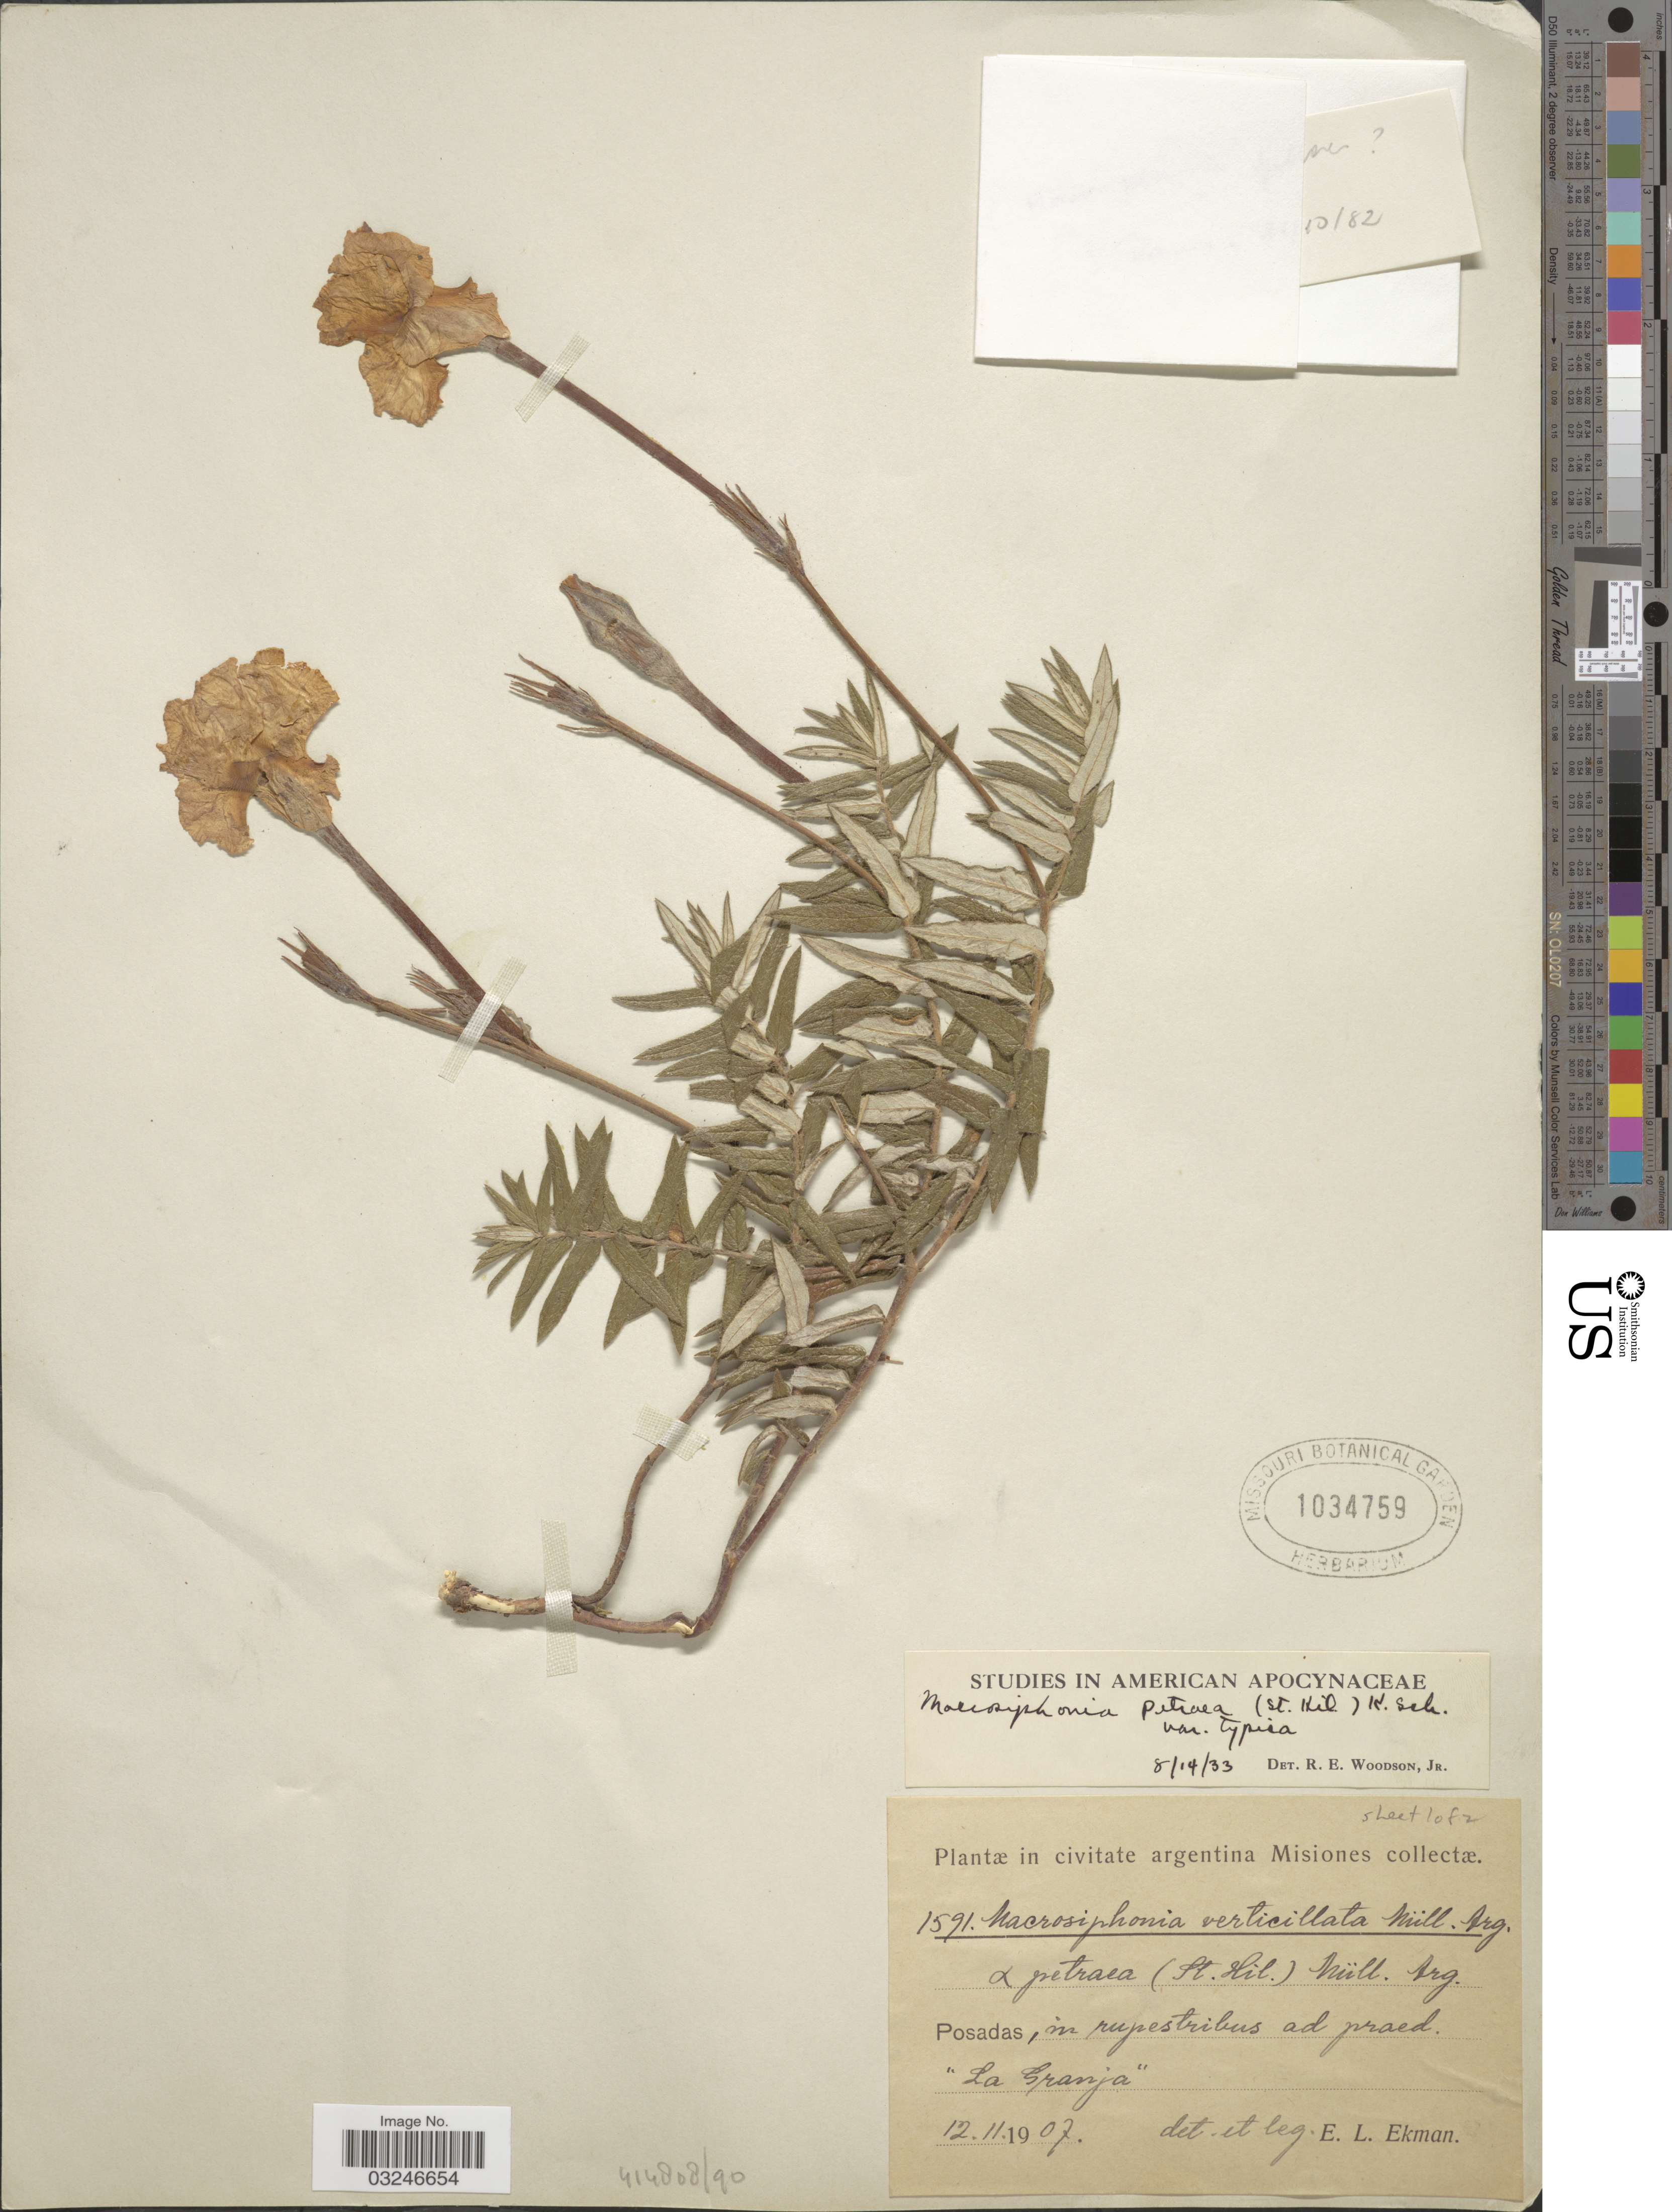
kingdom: Plantae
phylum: Tracheophyta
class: Magnoliopsida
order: Gentianales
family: Apocynaceae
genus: Macrosiphonia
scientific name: Macrosiphonia petraea subsp. petraea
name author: (A. St.-Hil.) Kuntze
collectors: E. L. Ekman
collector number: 1591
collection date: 1907-11-12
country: Argentina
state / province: Misiones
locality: Posadas, in rupestribus ad praed. "La Granja".